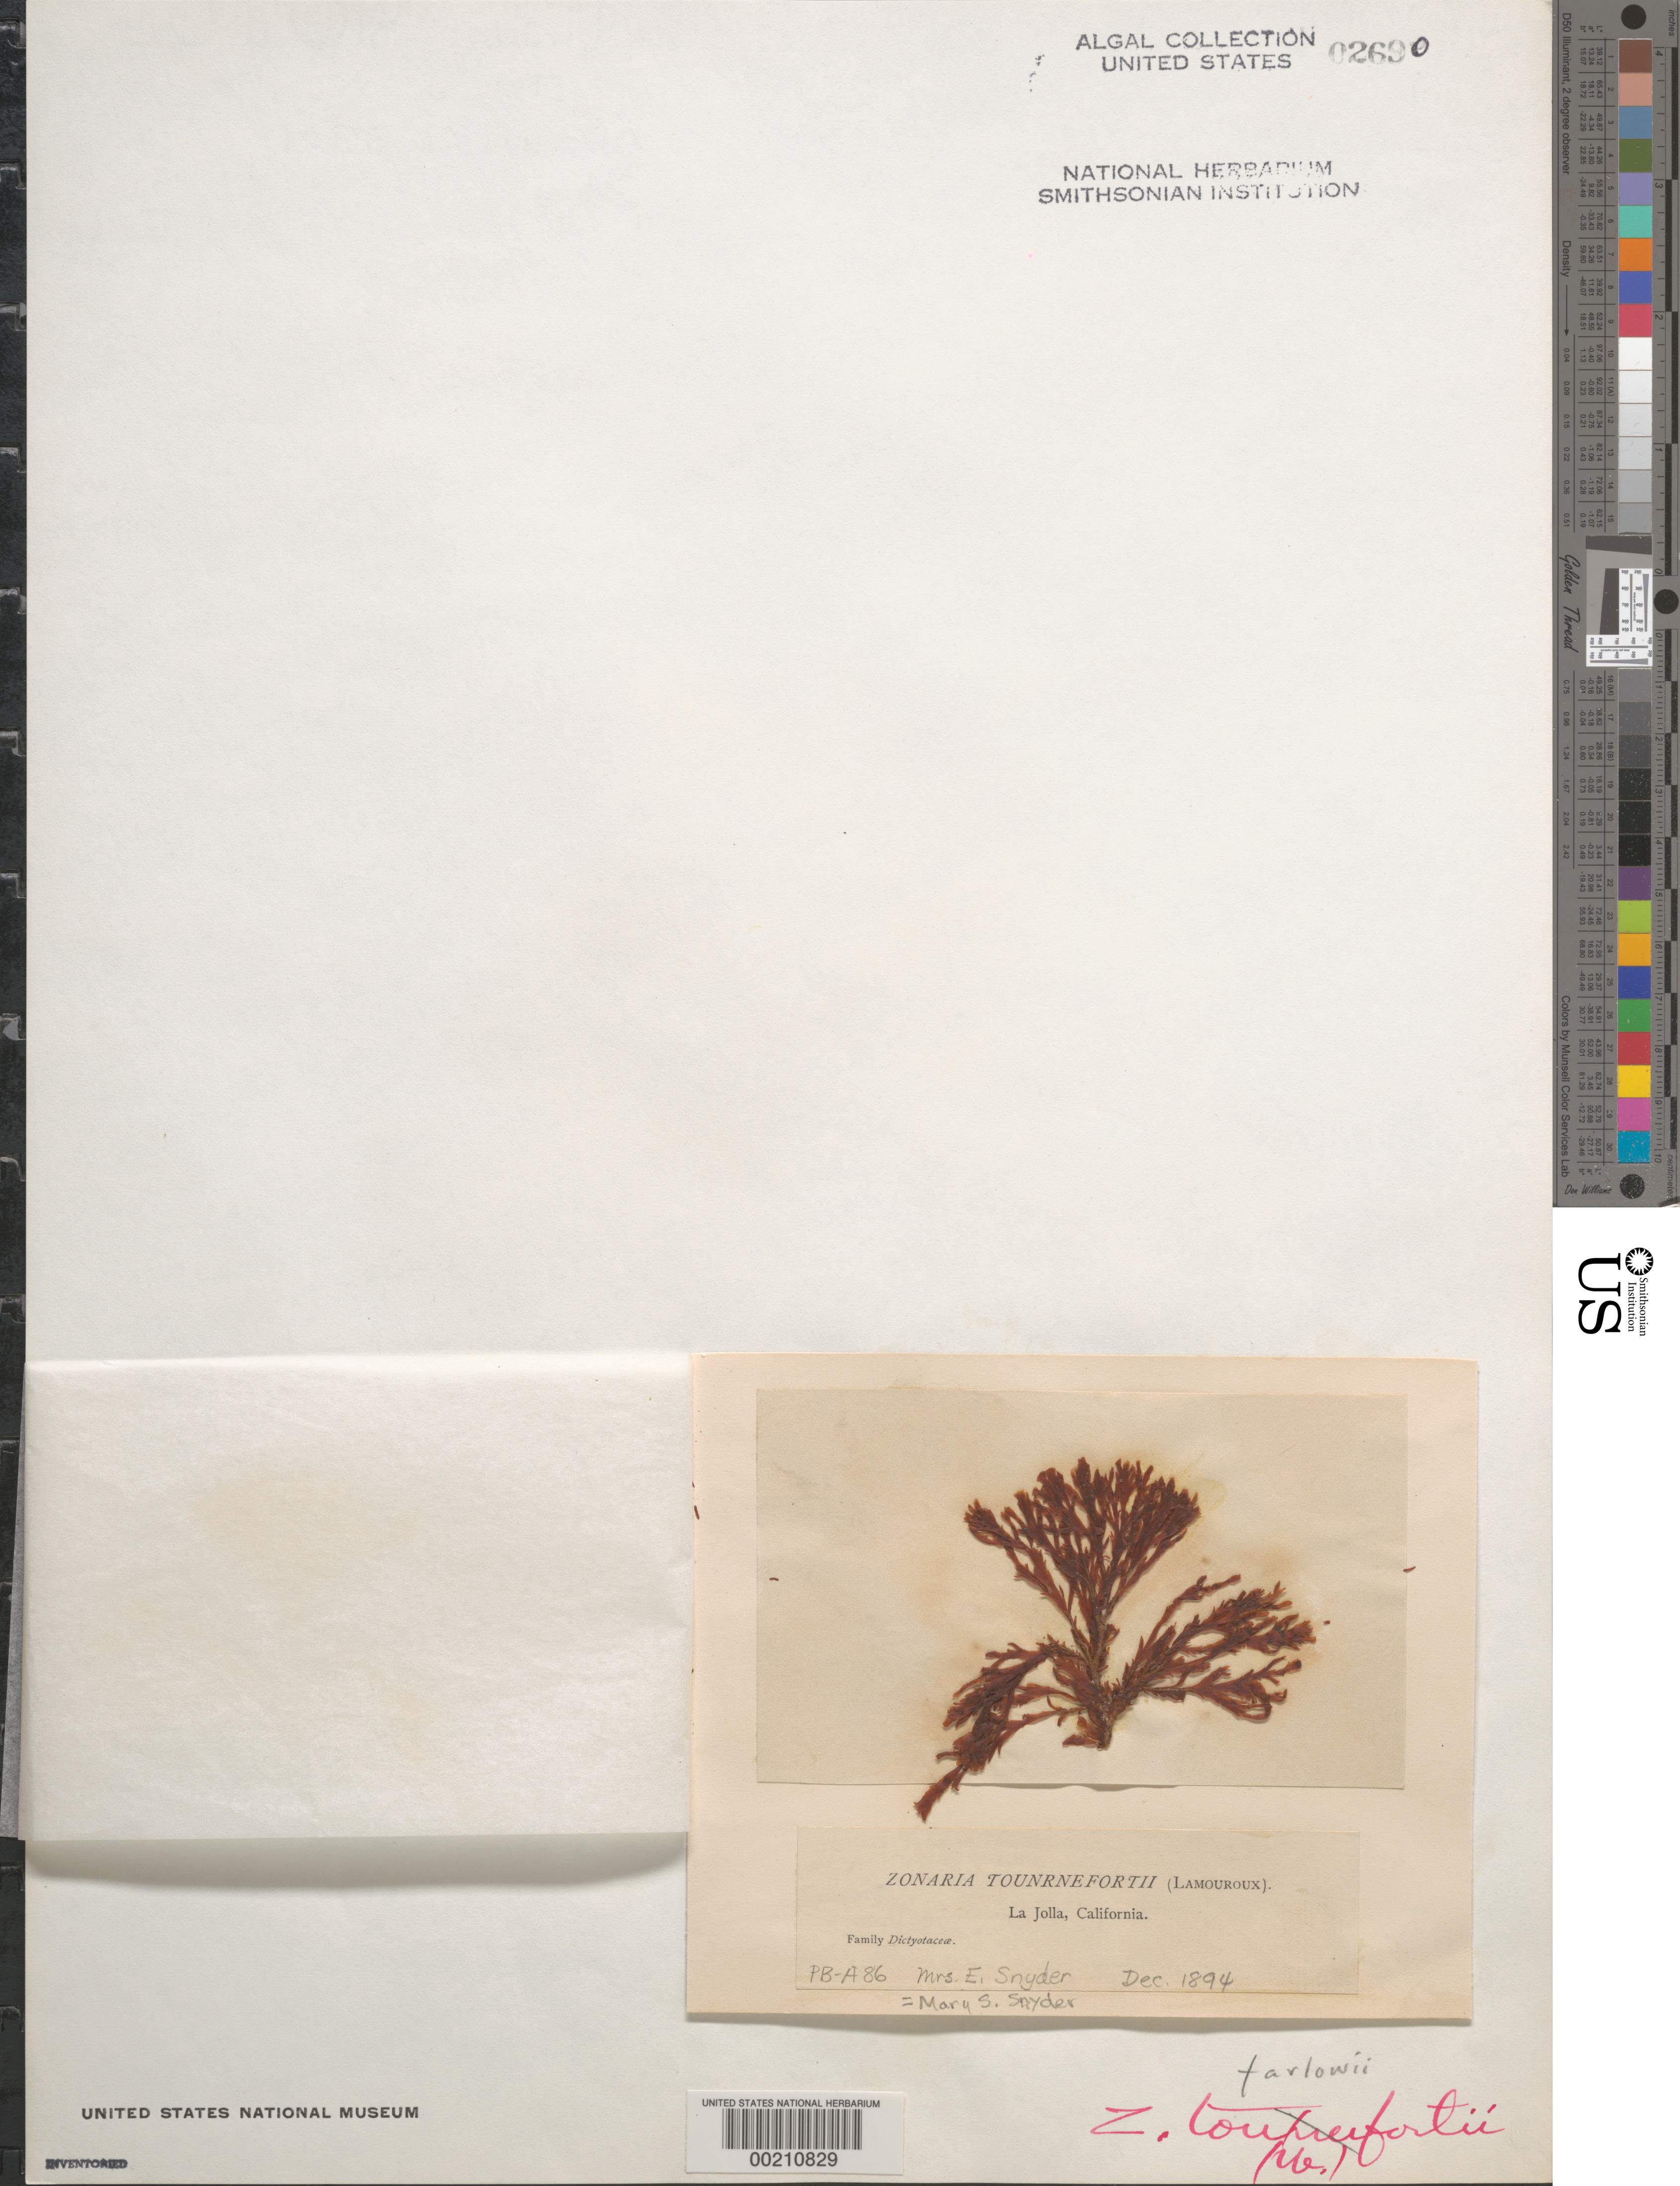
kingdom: Chromista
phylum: Ochrophyta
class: Phaeophyceae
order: Dictyotales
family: Dictyotaceae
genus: Zonaria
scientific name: Zonaria farlowii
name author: Setch. & N.L. Gardner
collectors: M. Snyder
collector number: PB-A 86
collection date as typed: Dec 1894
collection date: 1894-12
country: United States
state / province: California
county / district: San Diego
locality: La Jolla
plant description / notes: Collins, Holden & Setchell, Phycotheca Boreali-Americana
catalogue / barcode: US 2690